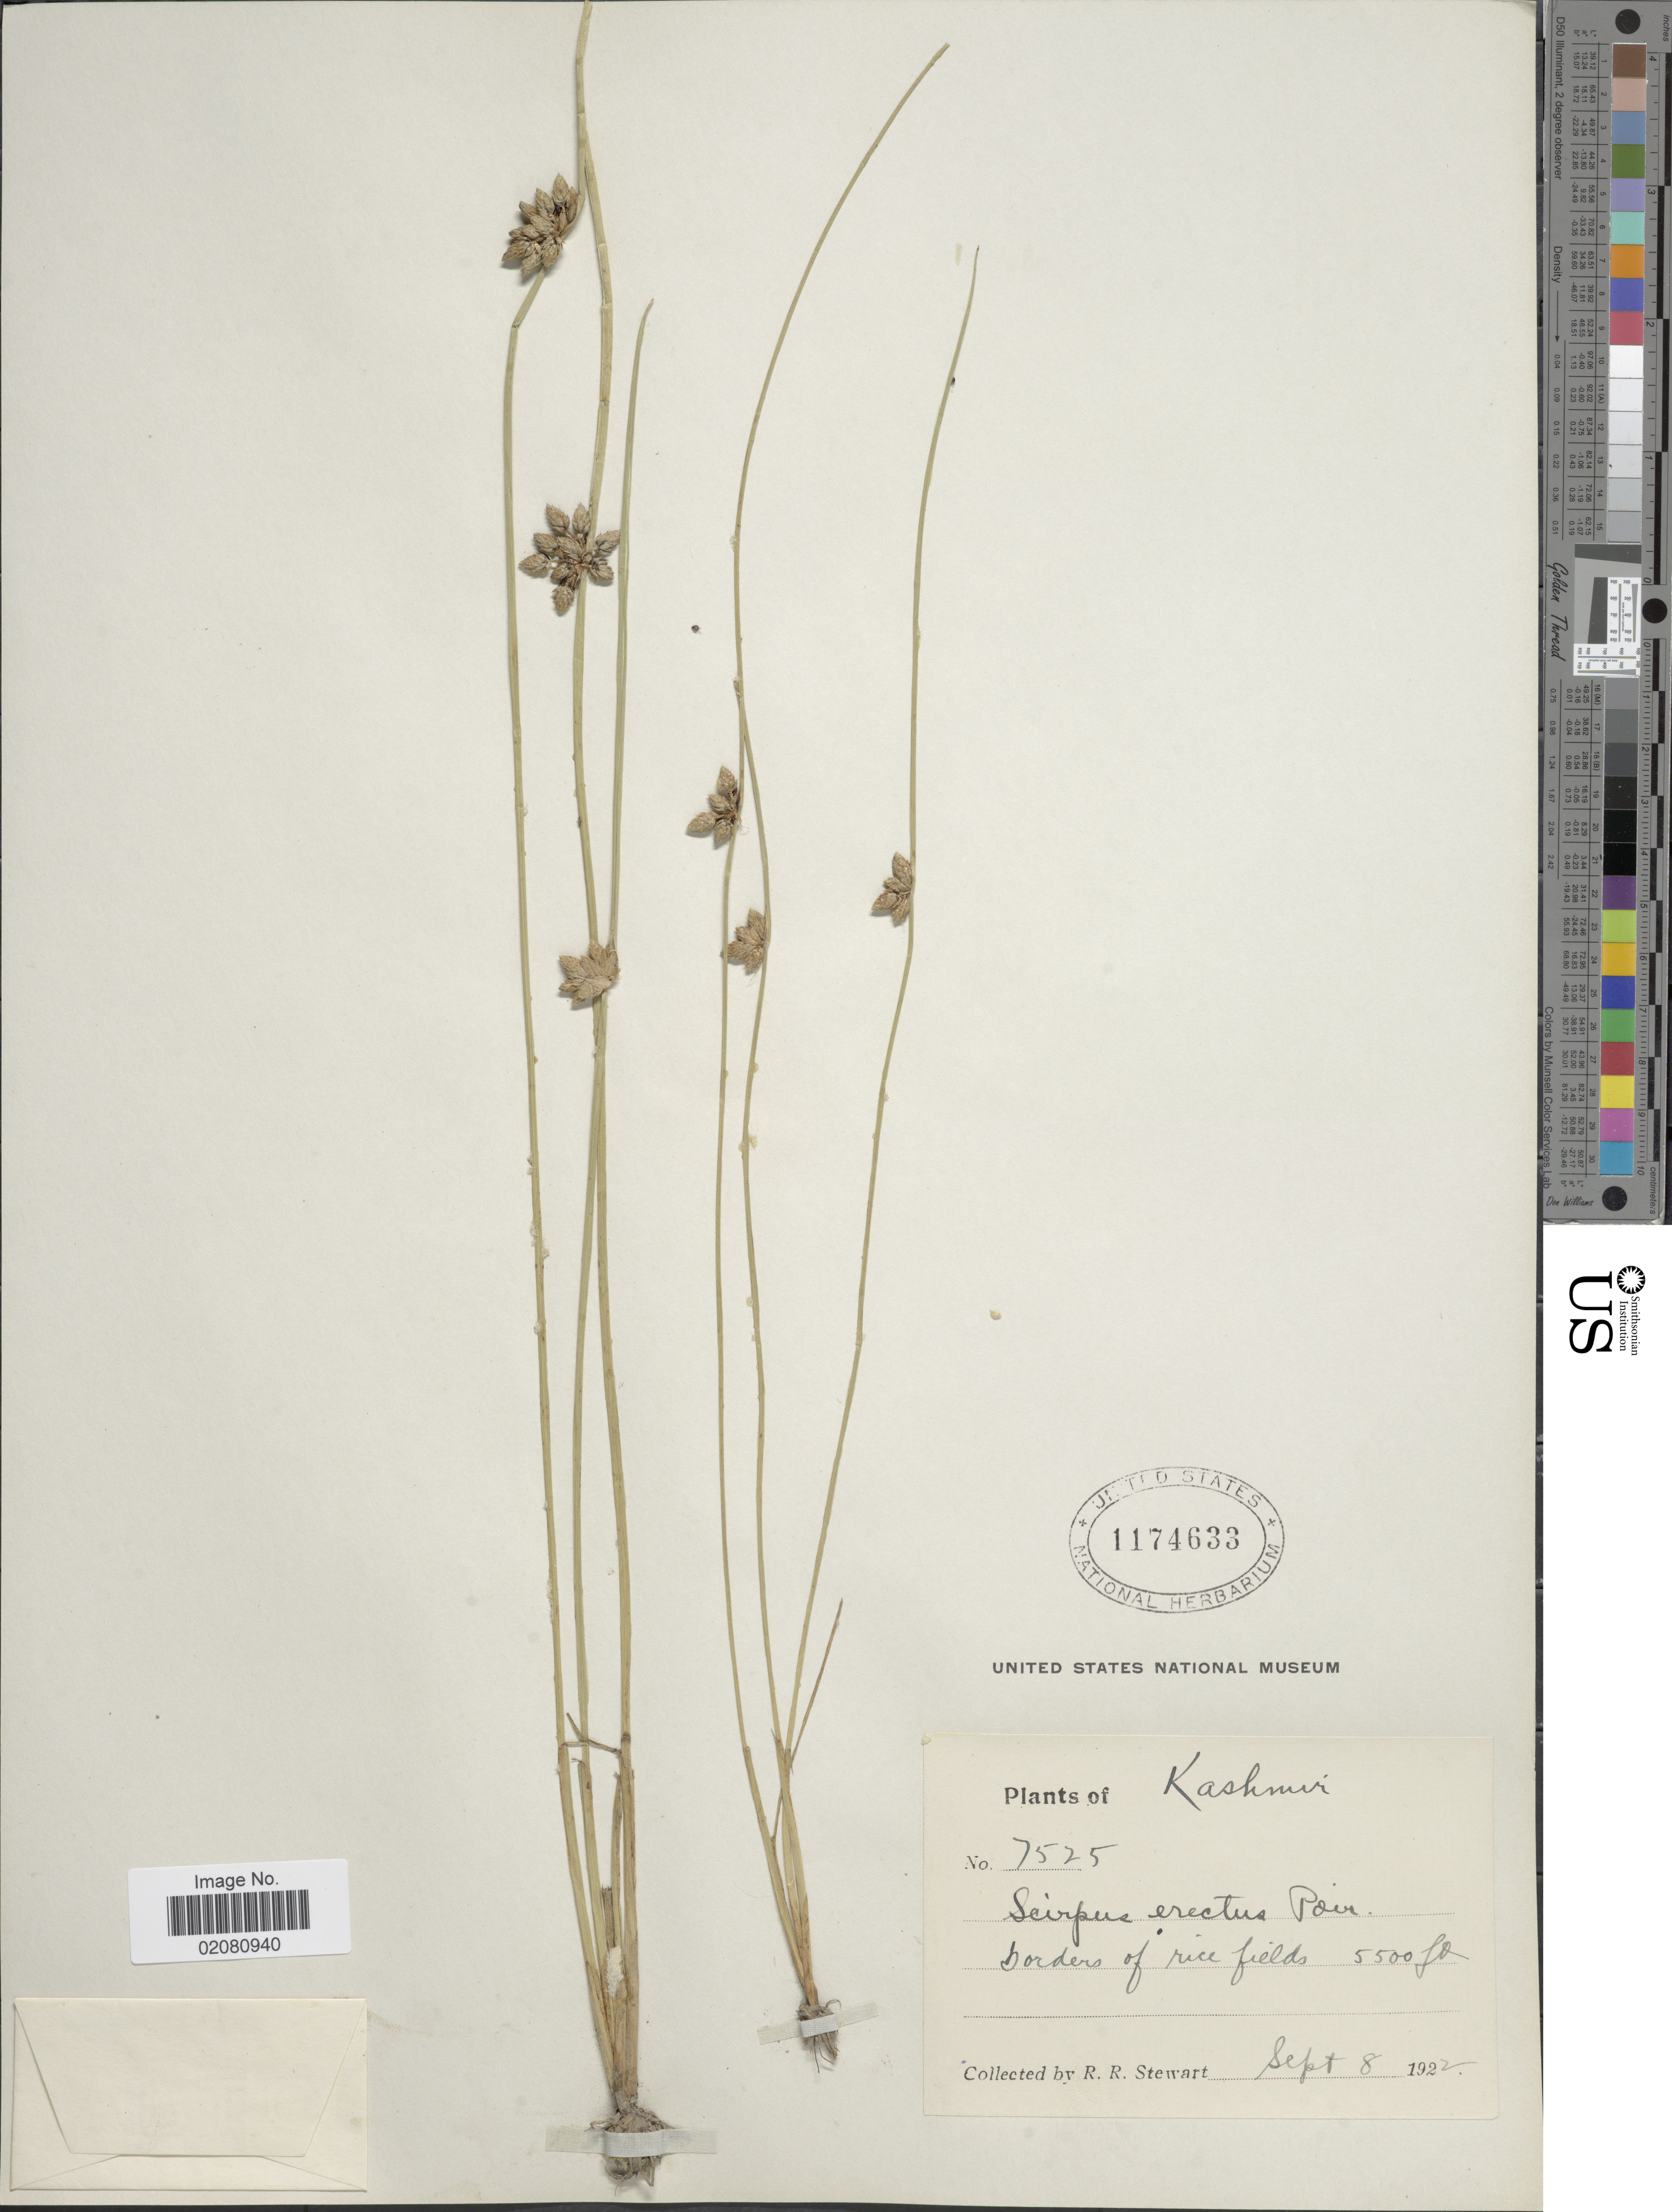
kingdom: Plantae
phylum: Tracheophyta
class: Liliopsida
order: Poales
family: Cyperaceae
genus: Schoenoplectus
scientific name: Schoenoplectus juncoides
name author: (Roxb.) Palla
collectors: R. R. Stewart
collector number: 7525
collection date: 1922-09-08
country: India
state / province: Jammu and Kashmir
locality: Kashmir. Borders of rice fields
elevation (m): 1676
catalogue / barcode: US 1174633